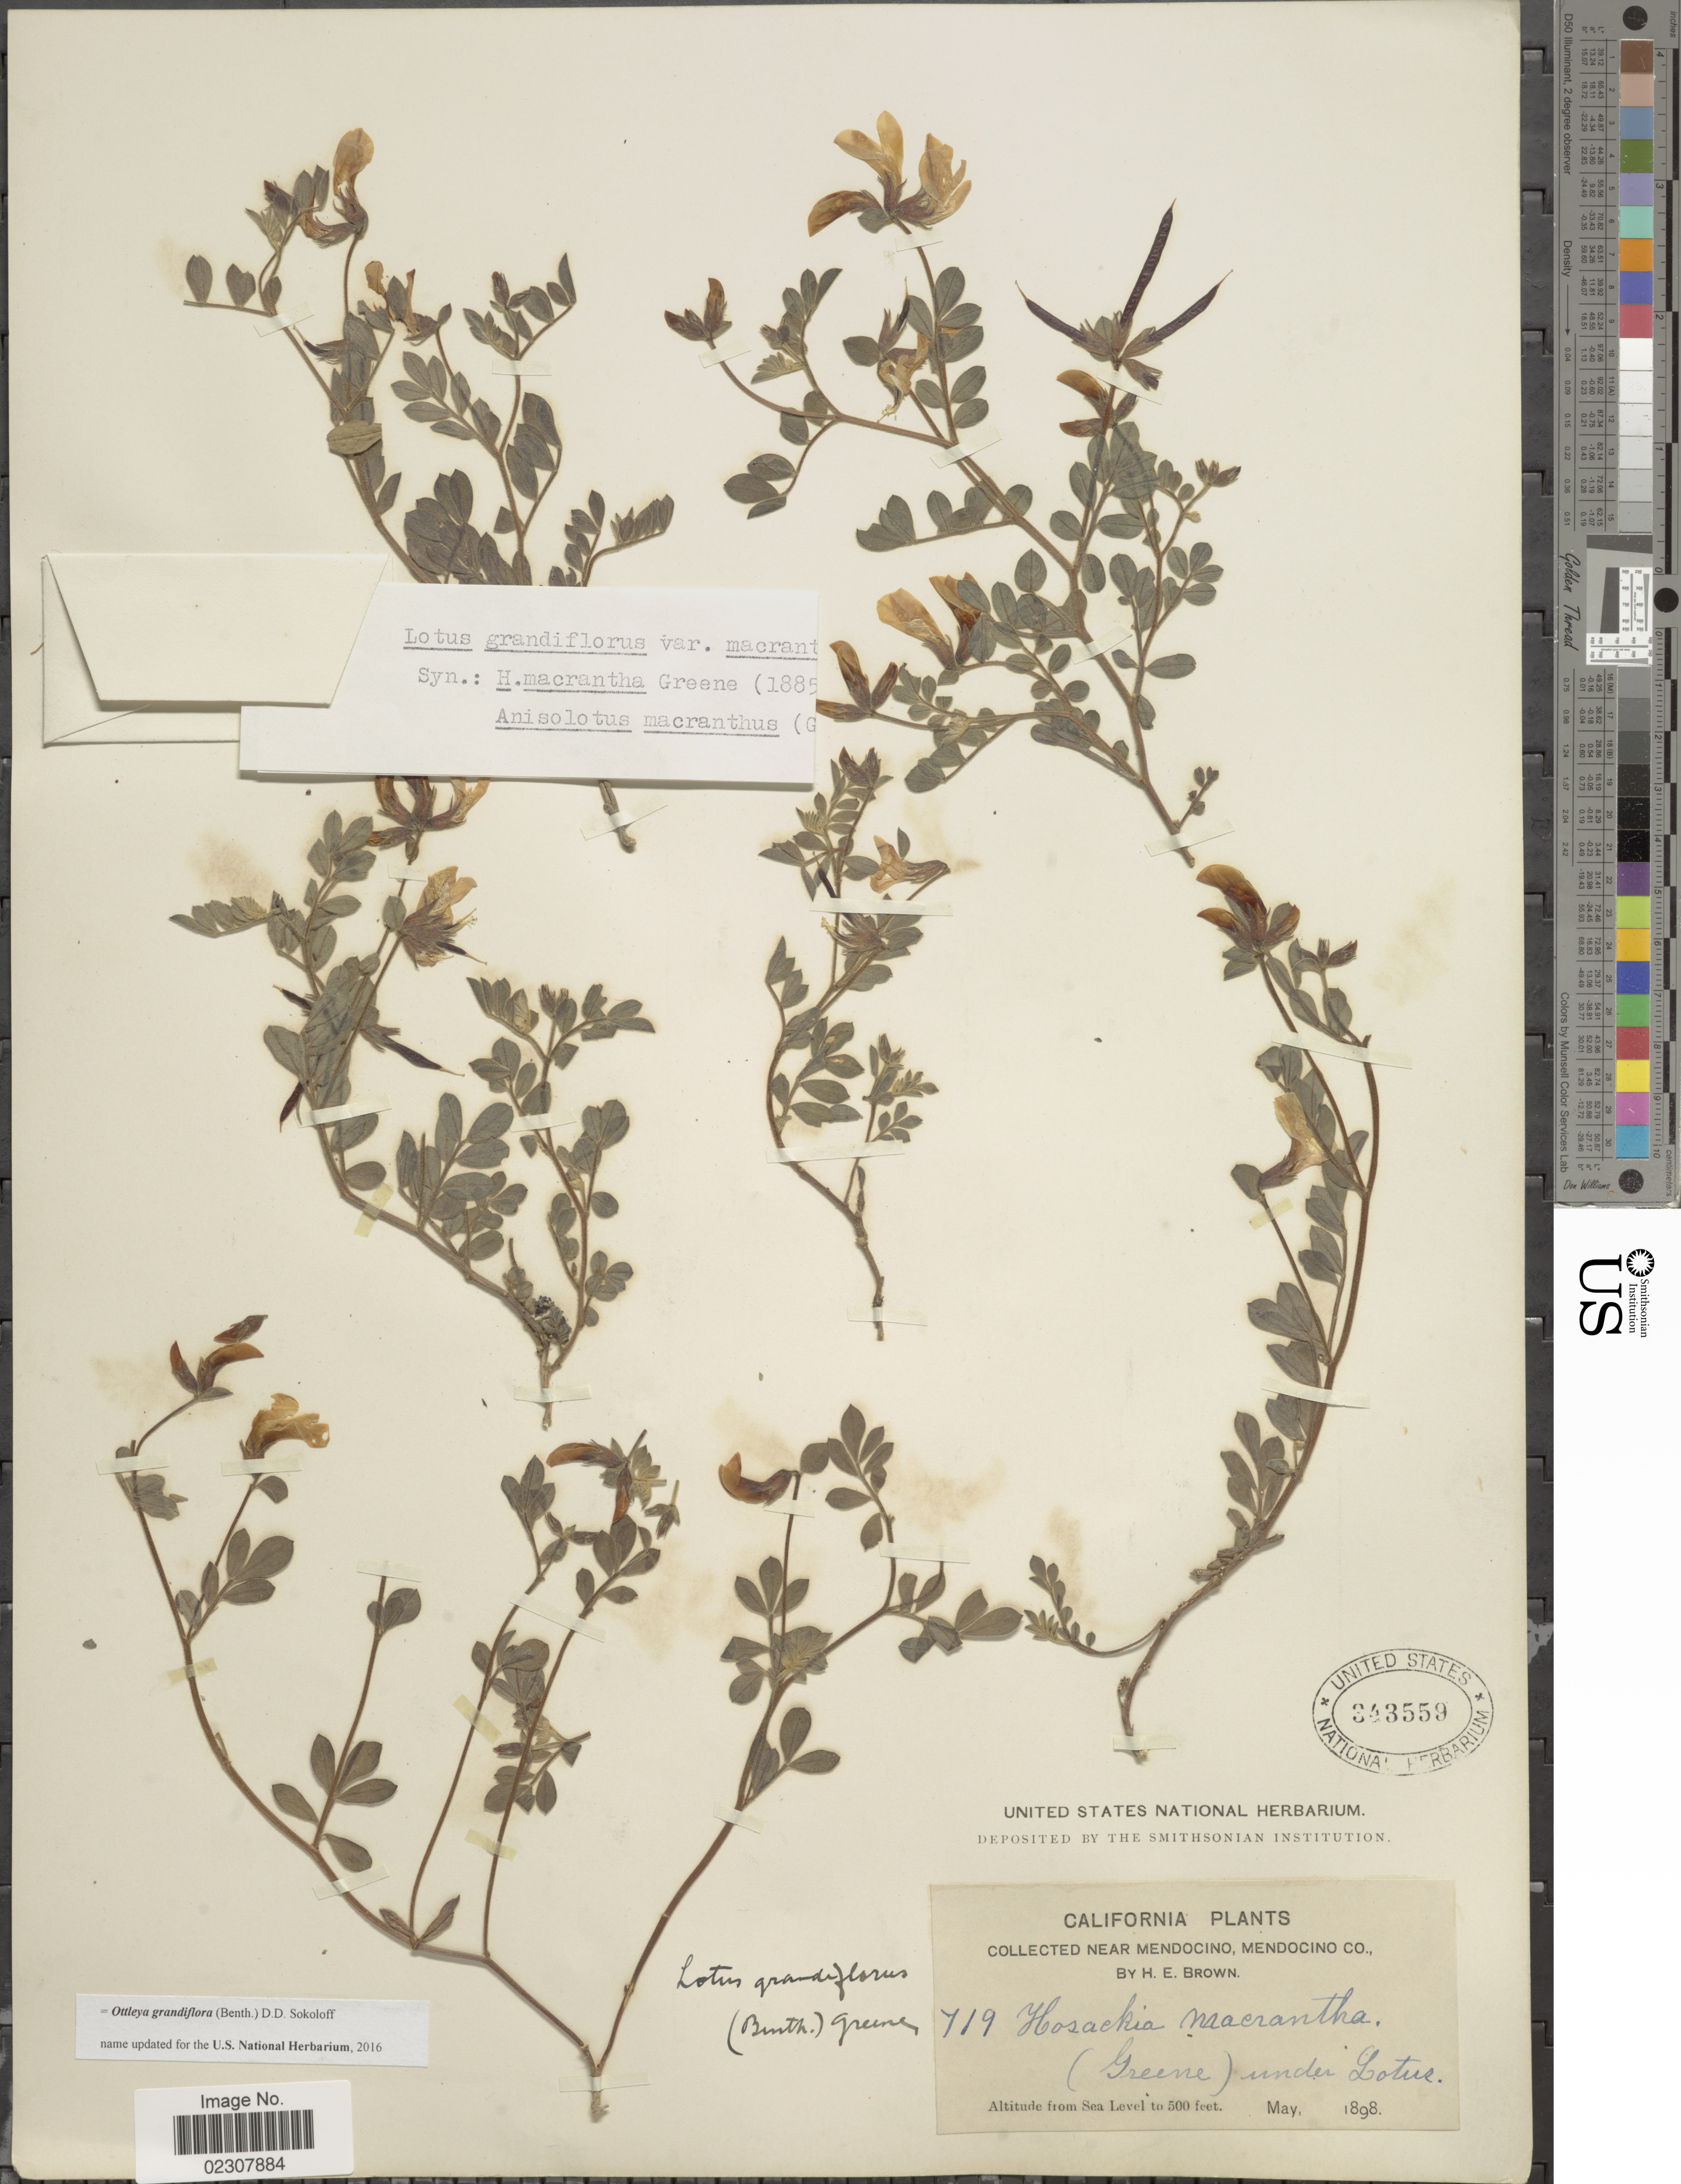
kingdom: Plantae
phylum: Tracheophyta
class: Magnoliopsida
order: Fabales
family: Fabaceae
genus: Ottleya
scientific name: Ottleya grandiflora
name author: (Benth.) D.D. Sokoloff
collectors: H. E. Brown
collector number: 719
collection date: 1898-05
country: United States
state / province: California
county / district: Mendocino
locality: Near Mendocino County, Mendocino Co.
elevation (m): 152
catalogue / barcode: US 343559